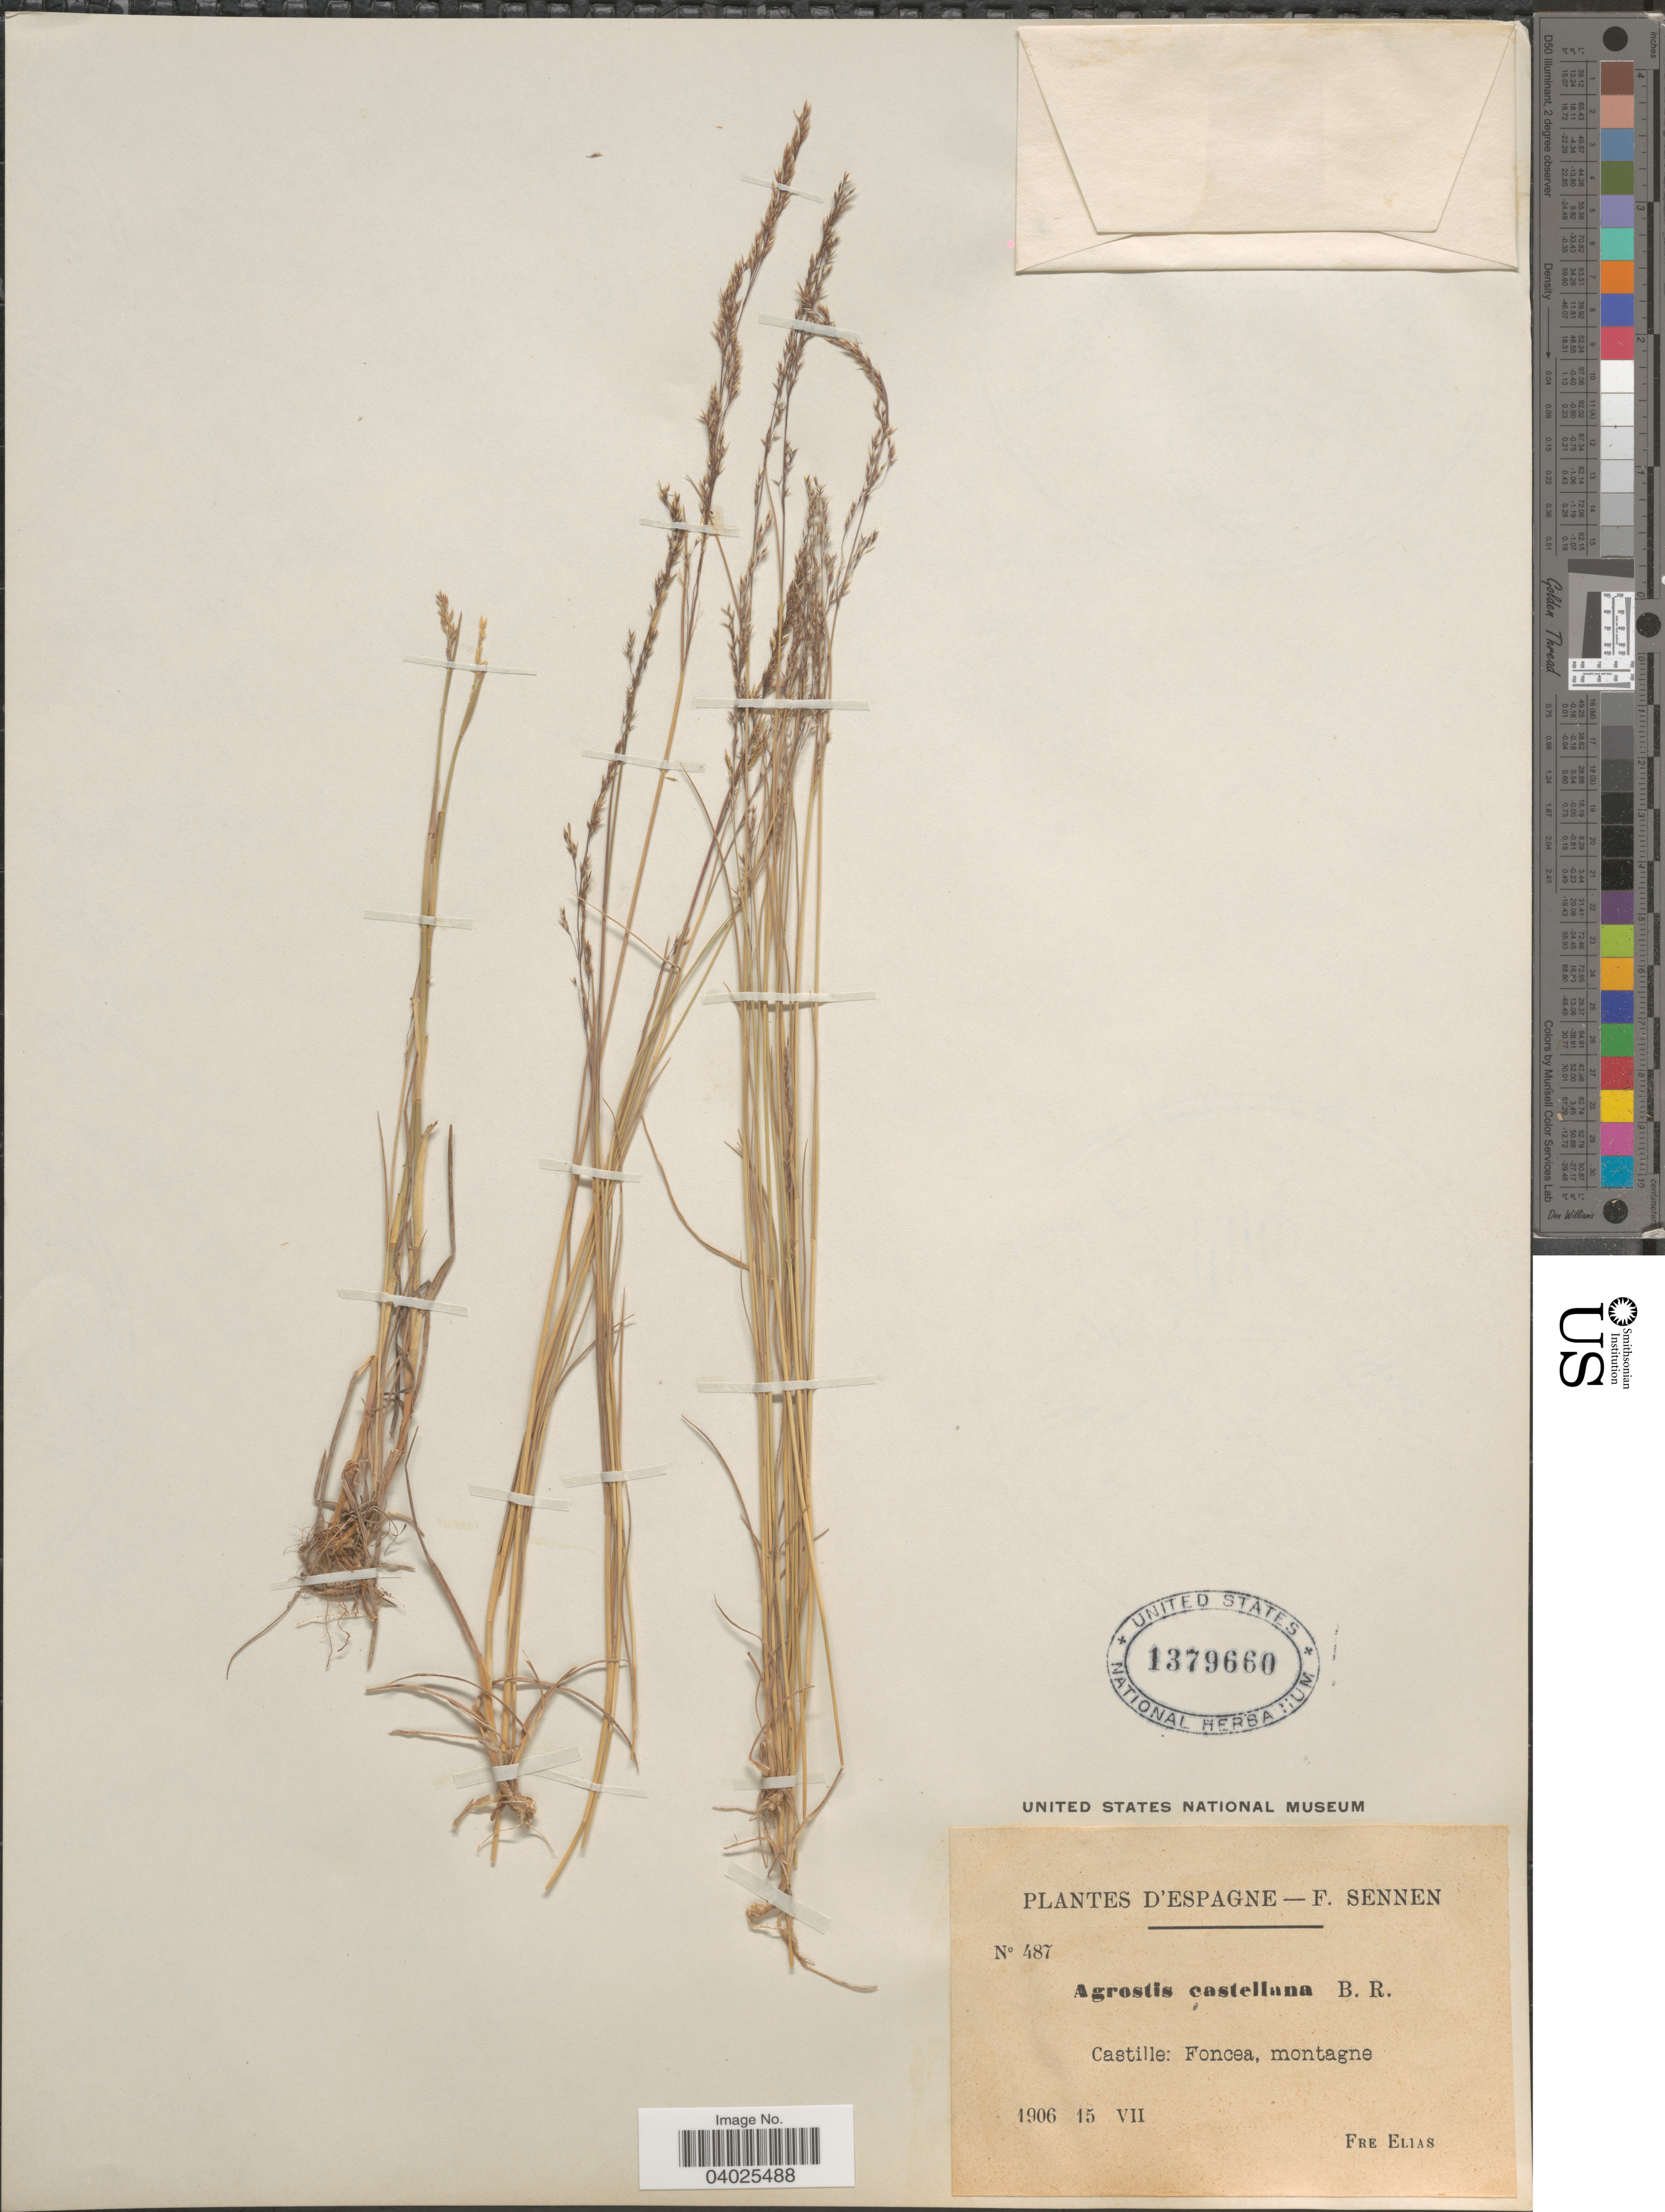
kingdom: Plantae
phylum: Tracheophyta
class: Liliopsida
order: Poales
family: Poaceae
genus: Agrostis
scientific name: Agrostis castellana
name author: Boiss. & Reut.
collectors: Bro. Elias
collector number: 487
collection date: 1906-07-15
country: Spain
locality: Espagne. Castille: Foncea, montagne.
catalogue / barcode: US 1379660